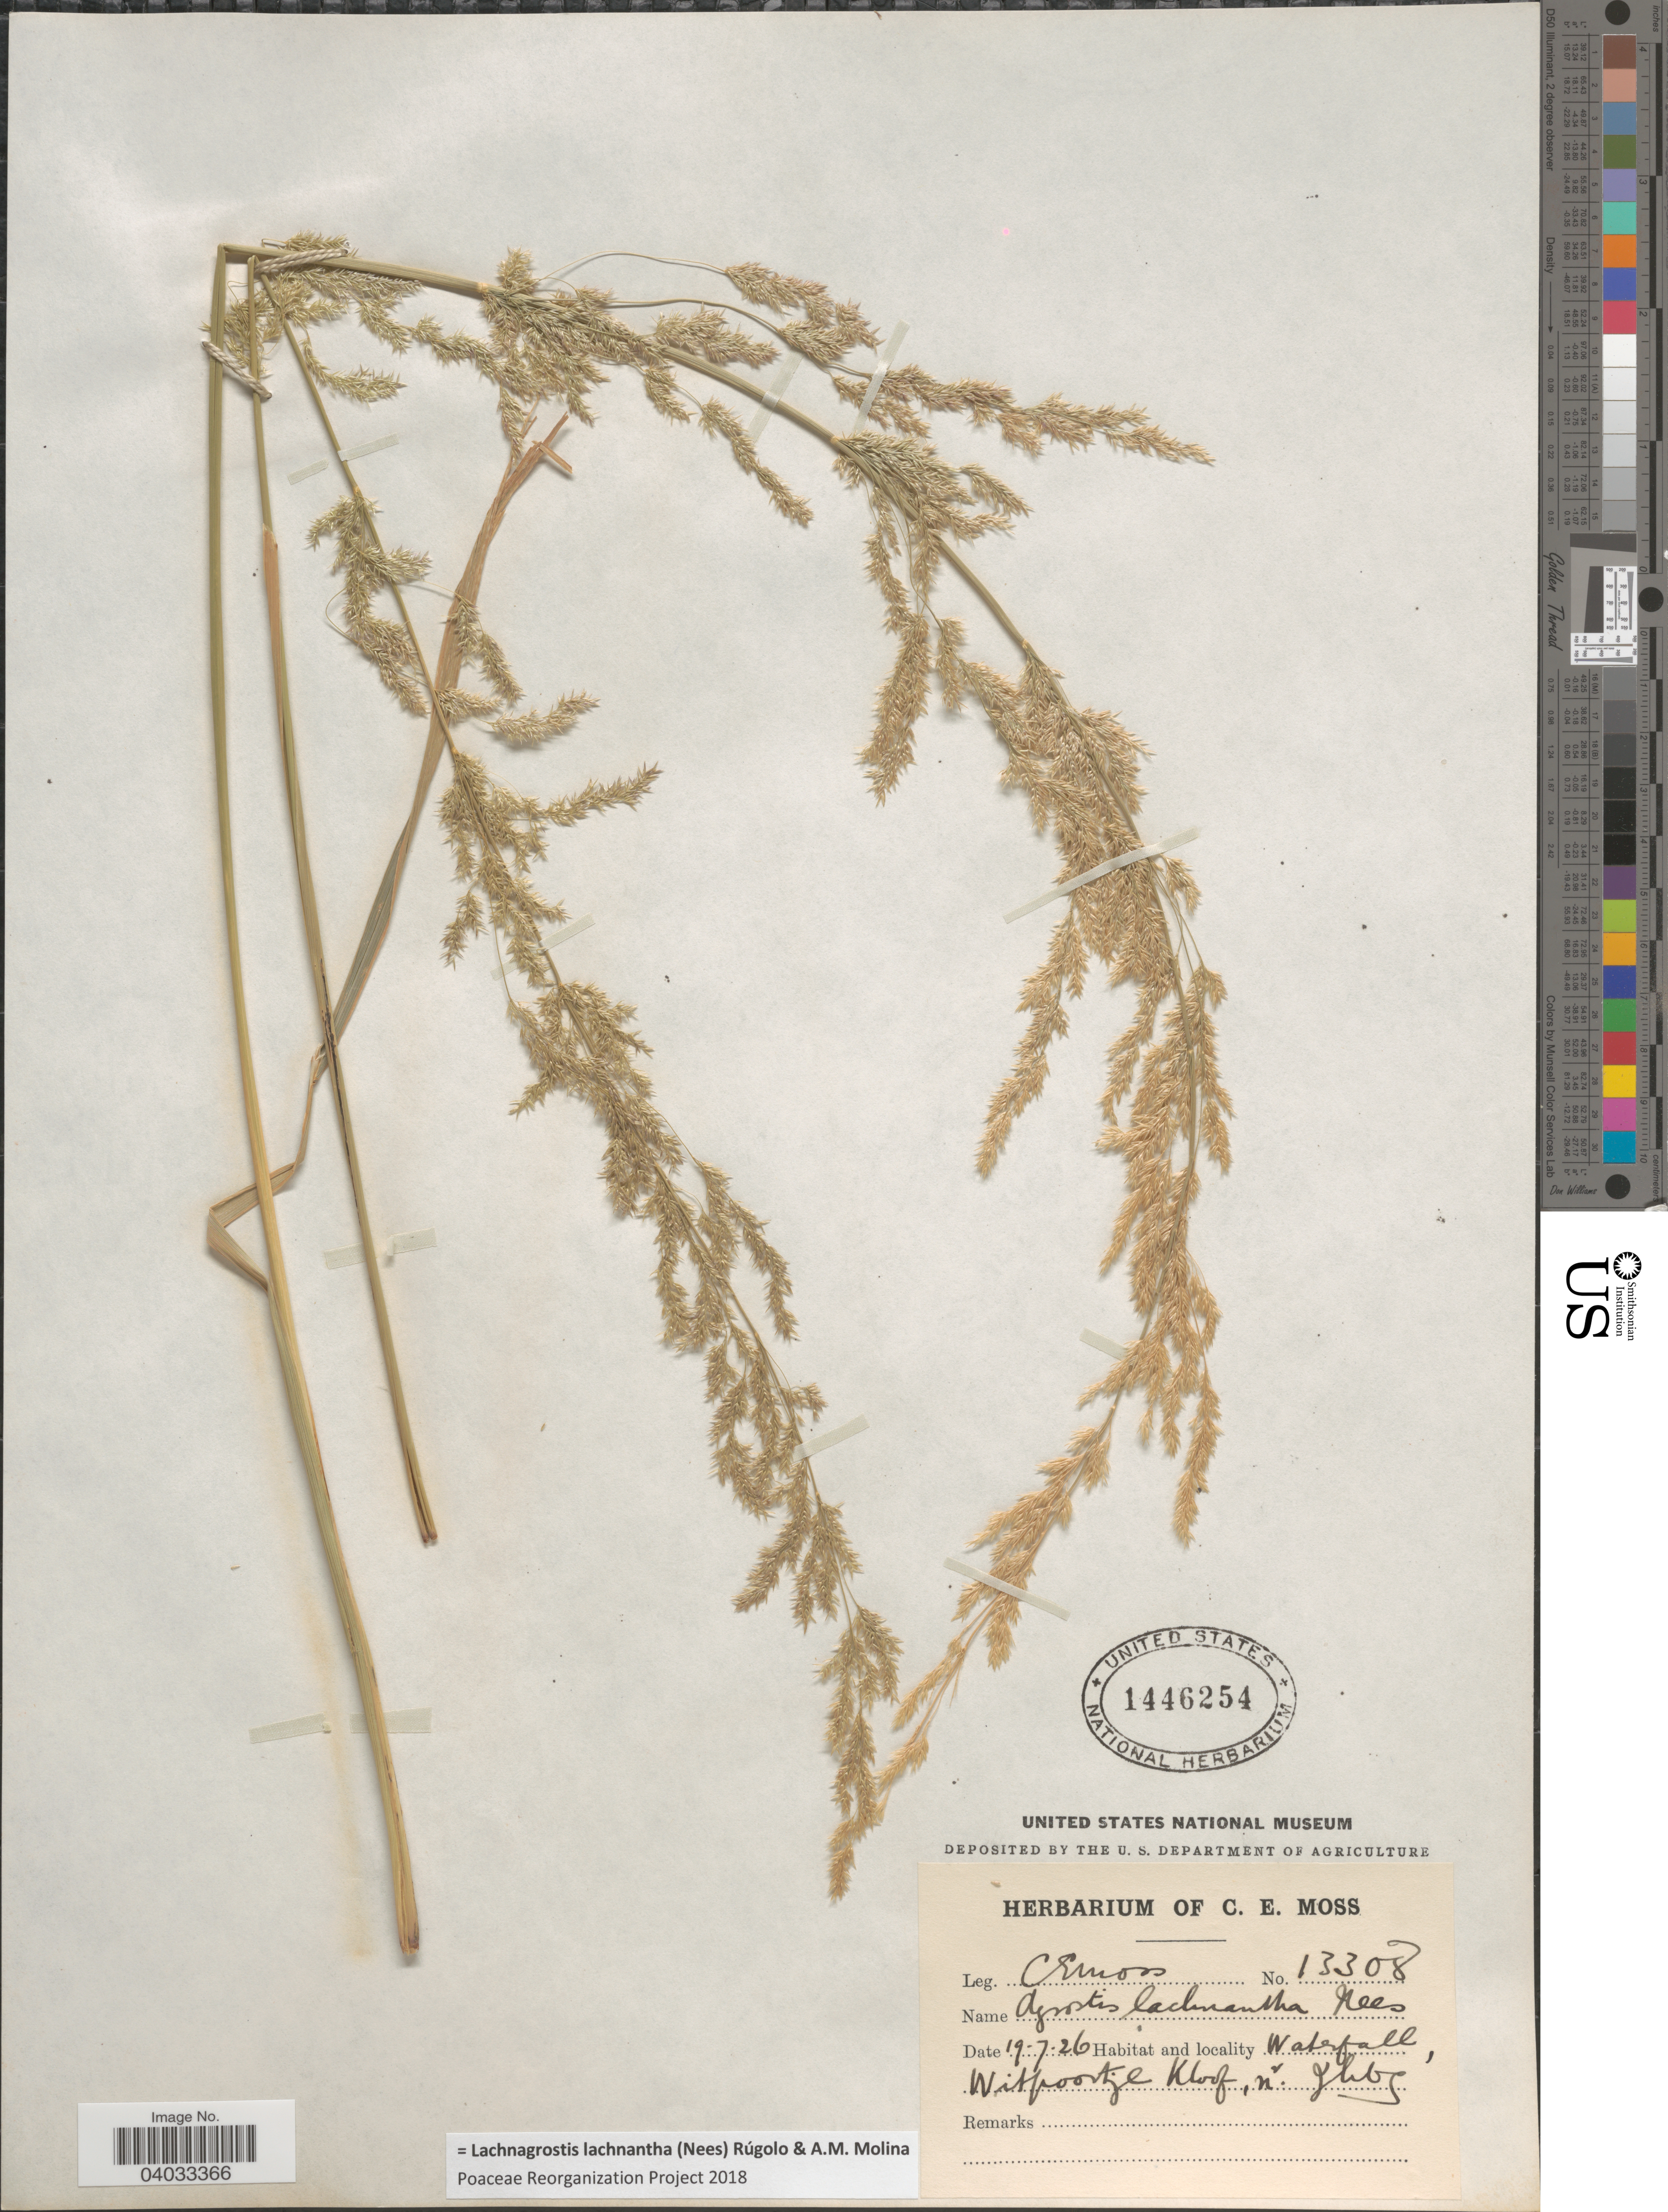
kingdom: Plantae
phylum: Tracheophyta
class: Liliopsida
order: Poales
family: Poaceae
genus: Lachnagrostis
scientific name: Lachnagrostis lachnantha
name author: (Nees) Rúgolo & A.M. Molina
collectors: C. E. Moss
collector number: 13308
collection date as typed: Transcribed d/m/y: 19/7/26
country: South Africa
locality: Waterfall, Witpoortje Kloof., nr. Jhbg.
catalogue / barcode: US 1446254